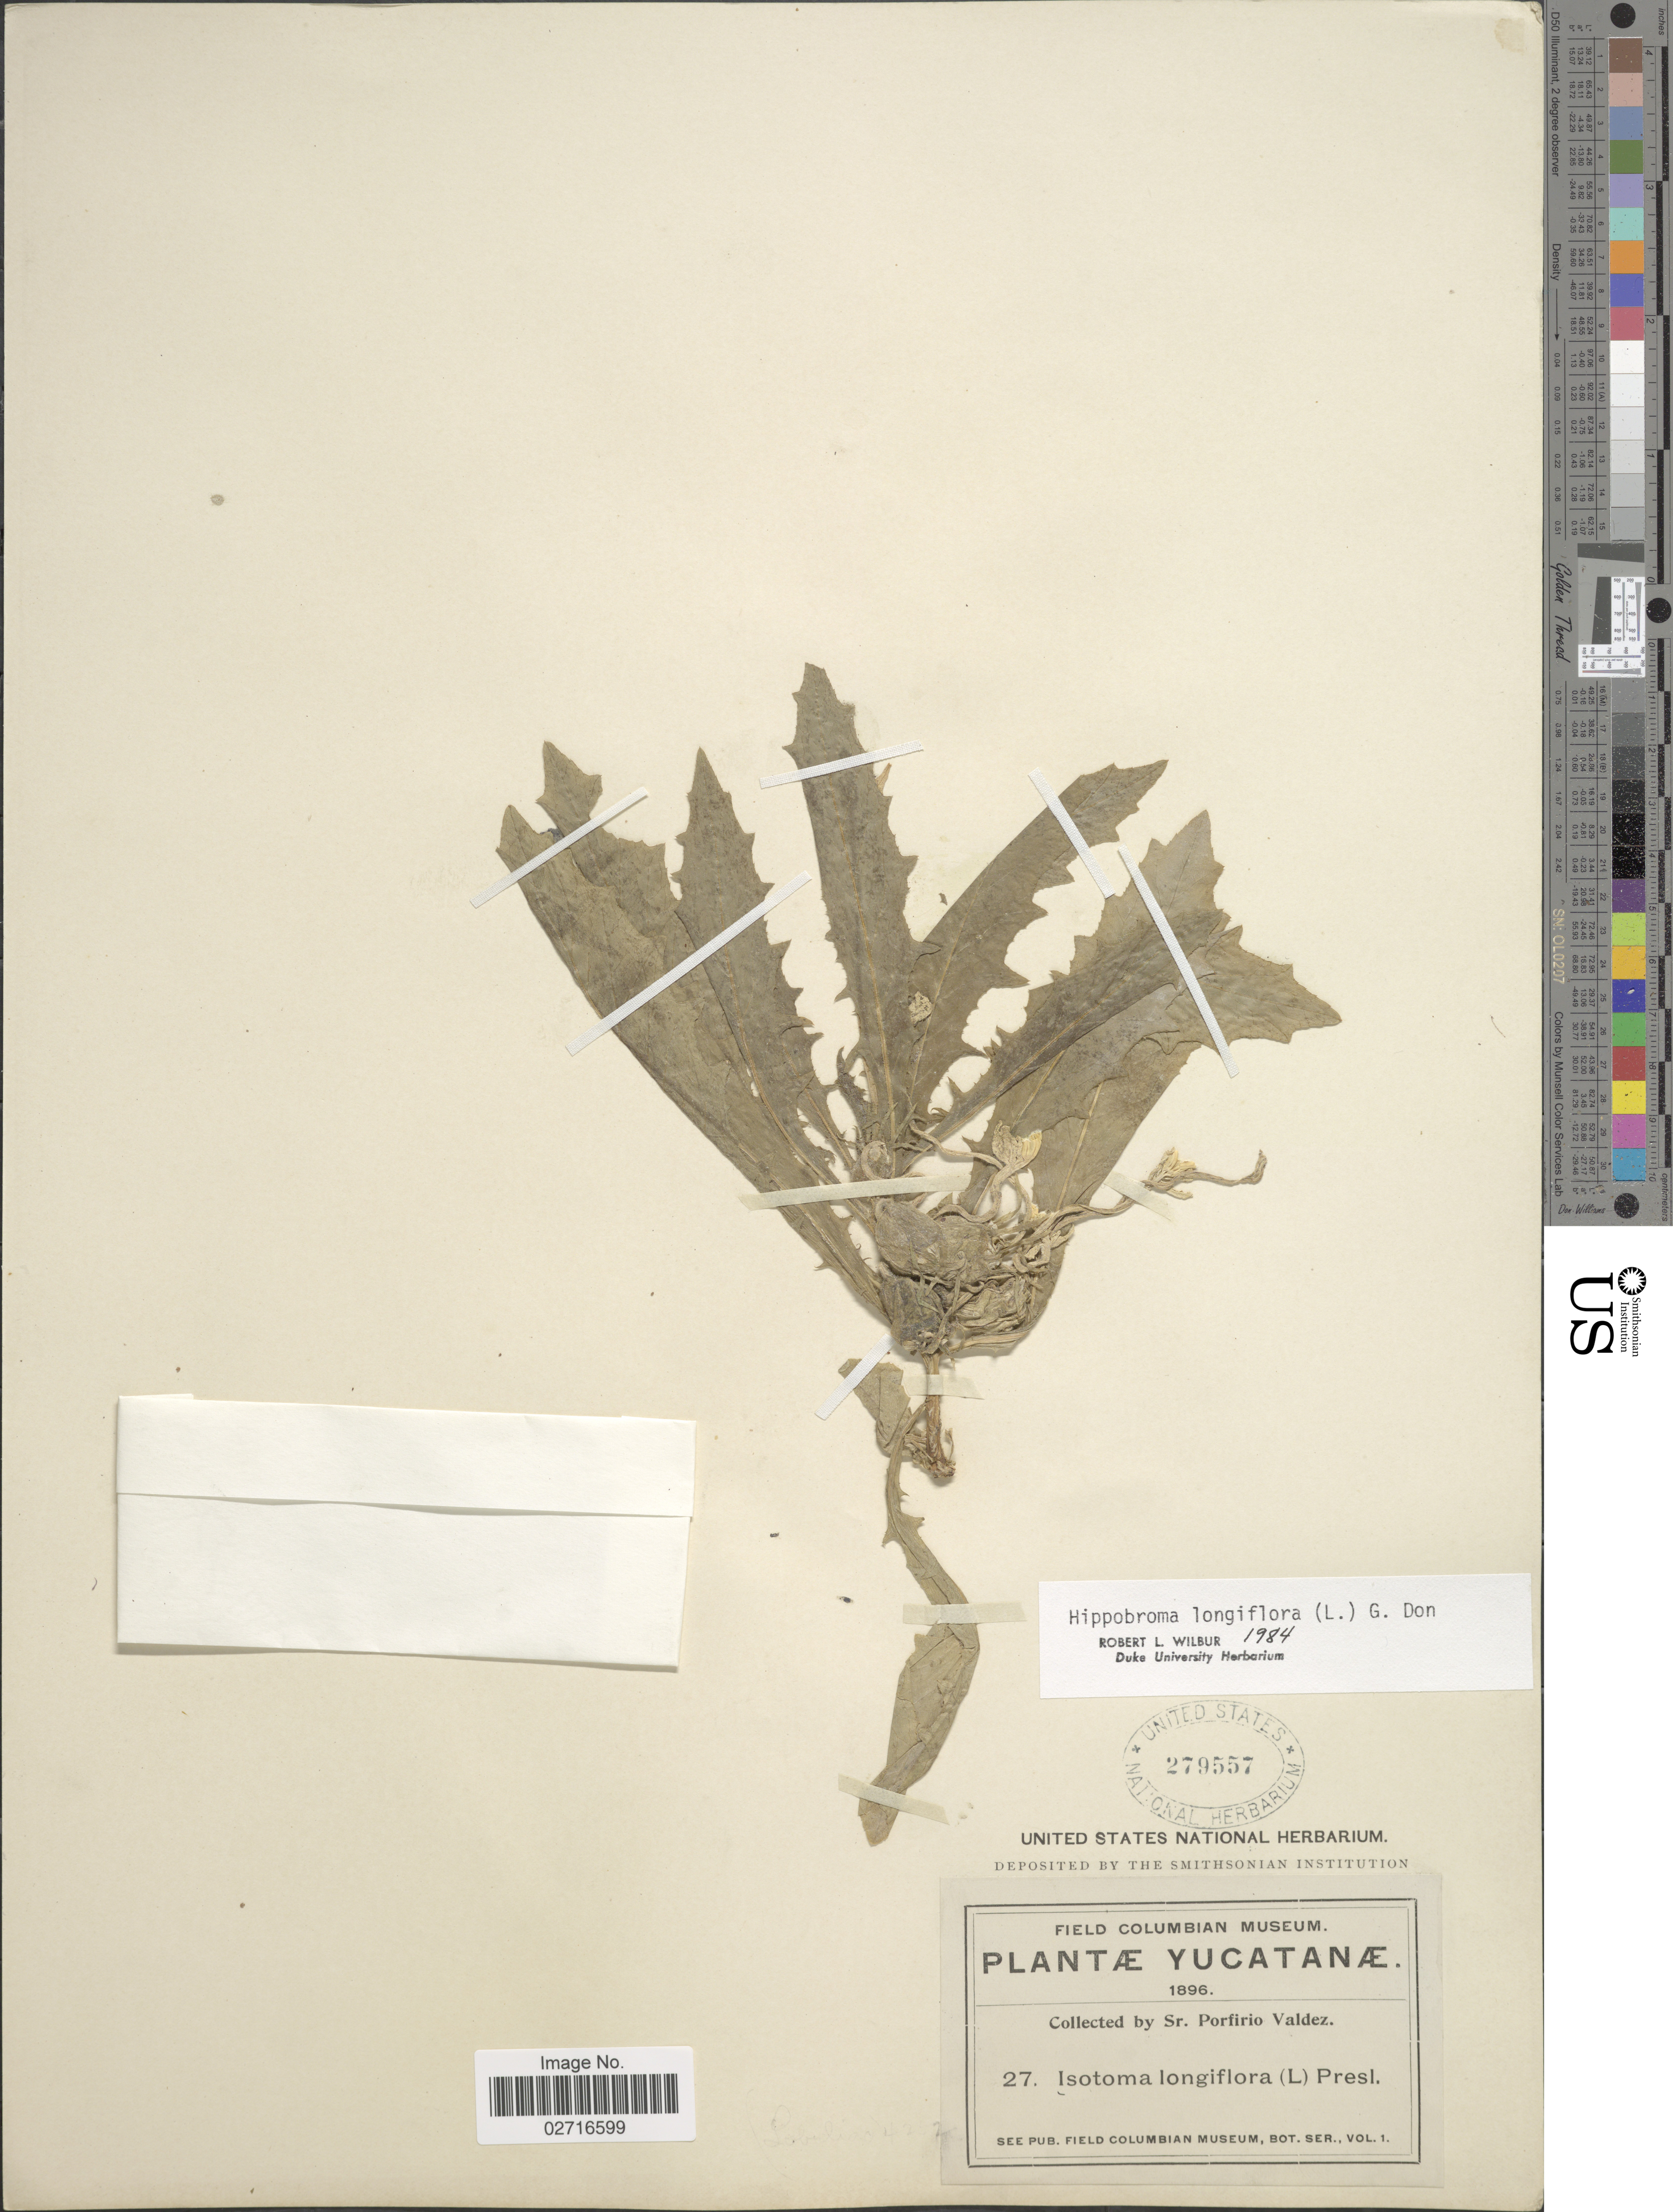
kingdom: Plantae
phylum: Tracheophyta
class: Magnoliopsida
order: Asterales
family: Campanulaceae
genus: Hippobroma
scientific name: Hippobroma longiflora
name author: (L.) G. Don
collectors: P. Valdez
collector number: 27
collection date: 1896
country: Mexico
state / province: Yucatán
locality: Yucatanae.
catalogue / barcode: US 279557